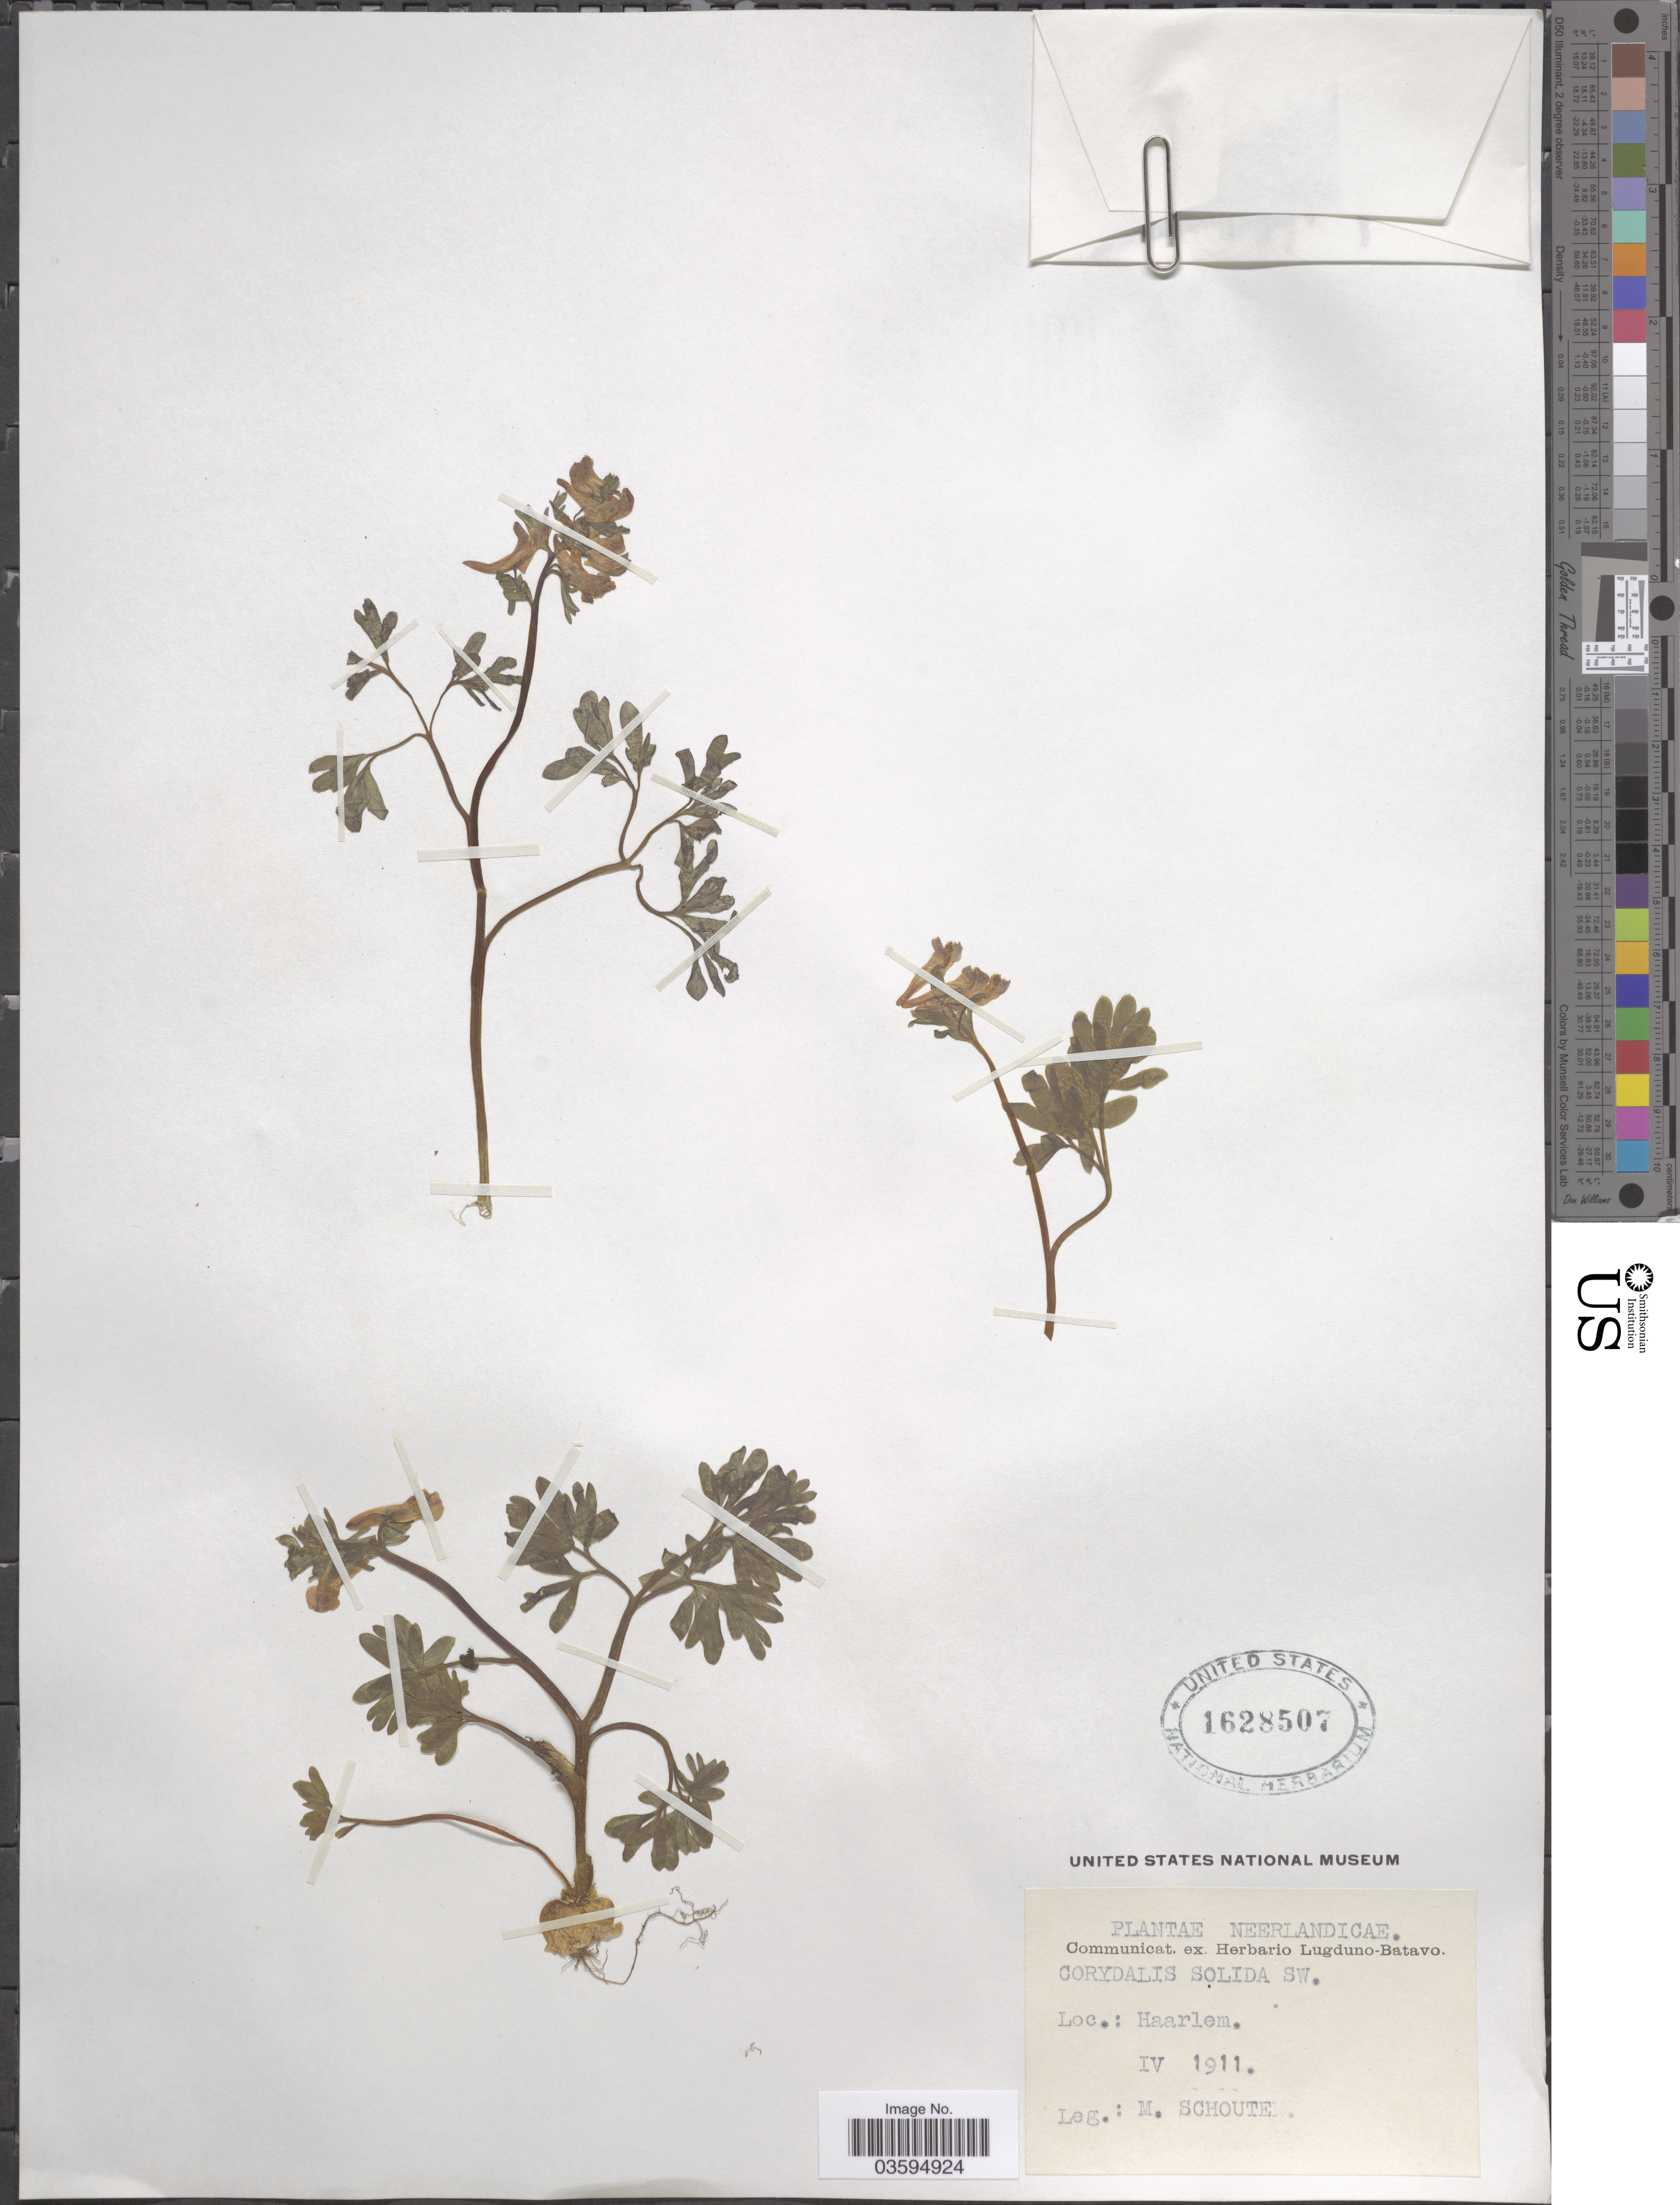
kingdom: Plantae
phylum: Tracheophyta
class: Magnoliopsida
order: Ranunculales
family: Papaveraceae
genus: Corydalis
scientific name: Corydalis solida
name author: (L.) Clairv.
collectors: M. Schoute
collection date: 1911-04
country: Netherlands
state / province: Noord Holland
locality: Neerlandicae. Haarlem.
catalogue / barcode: US 1628507